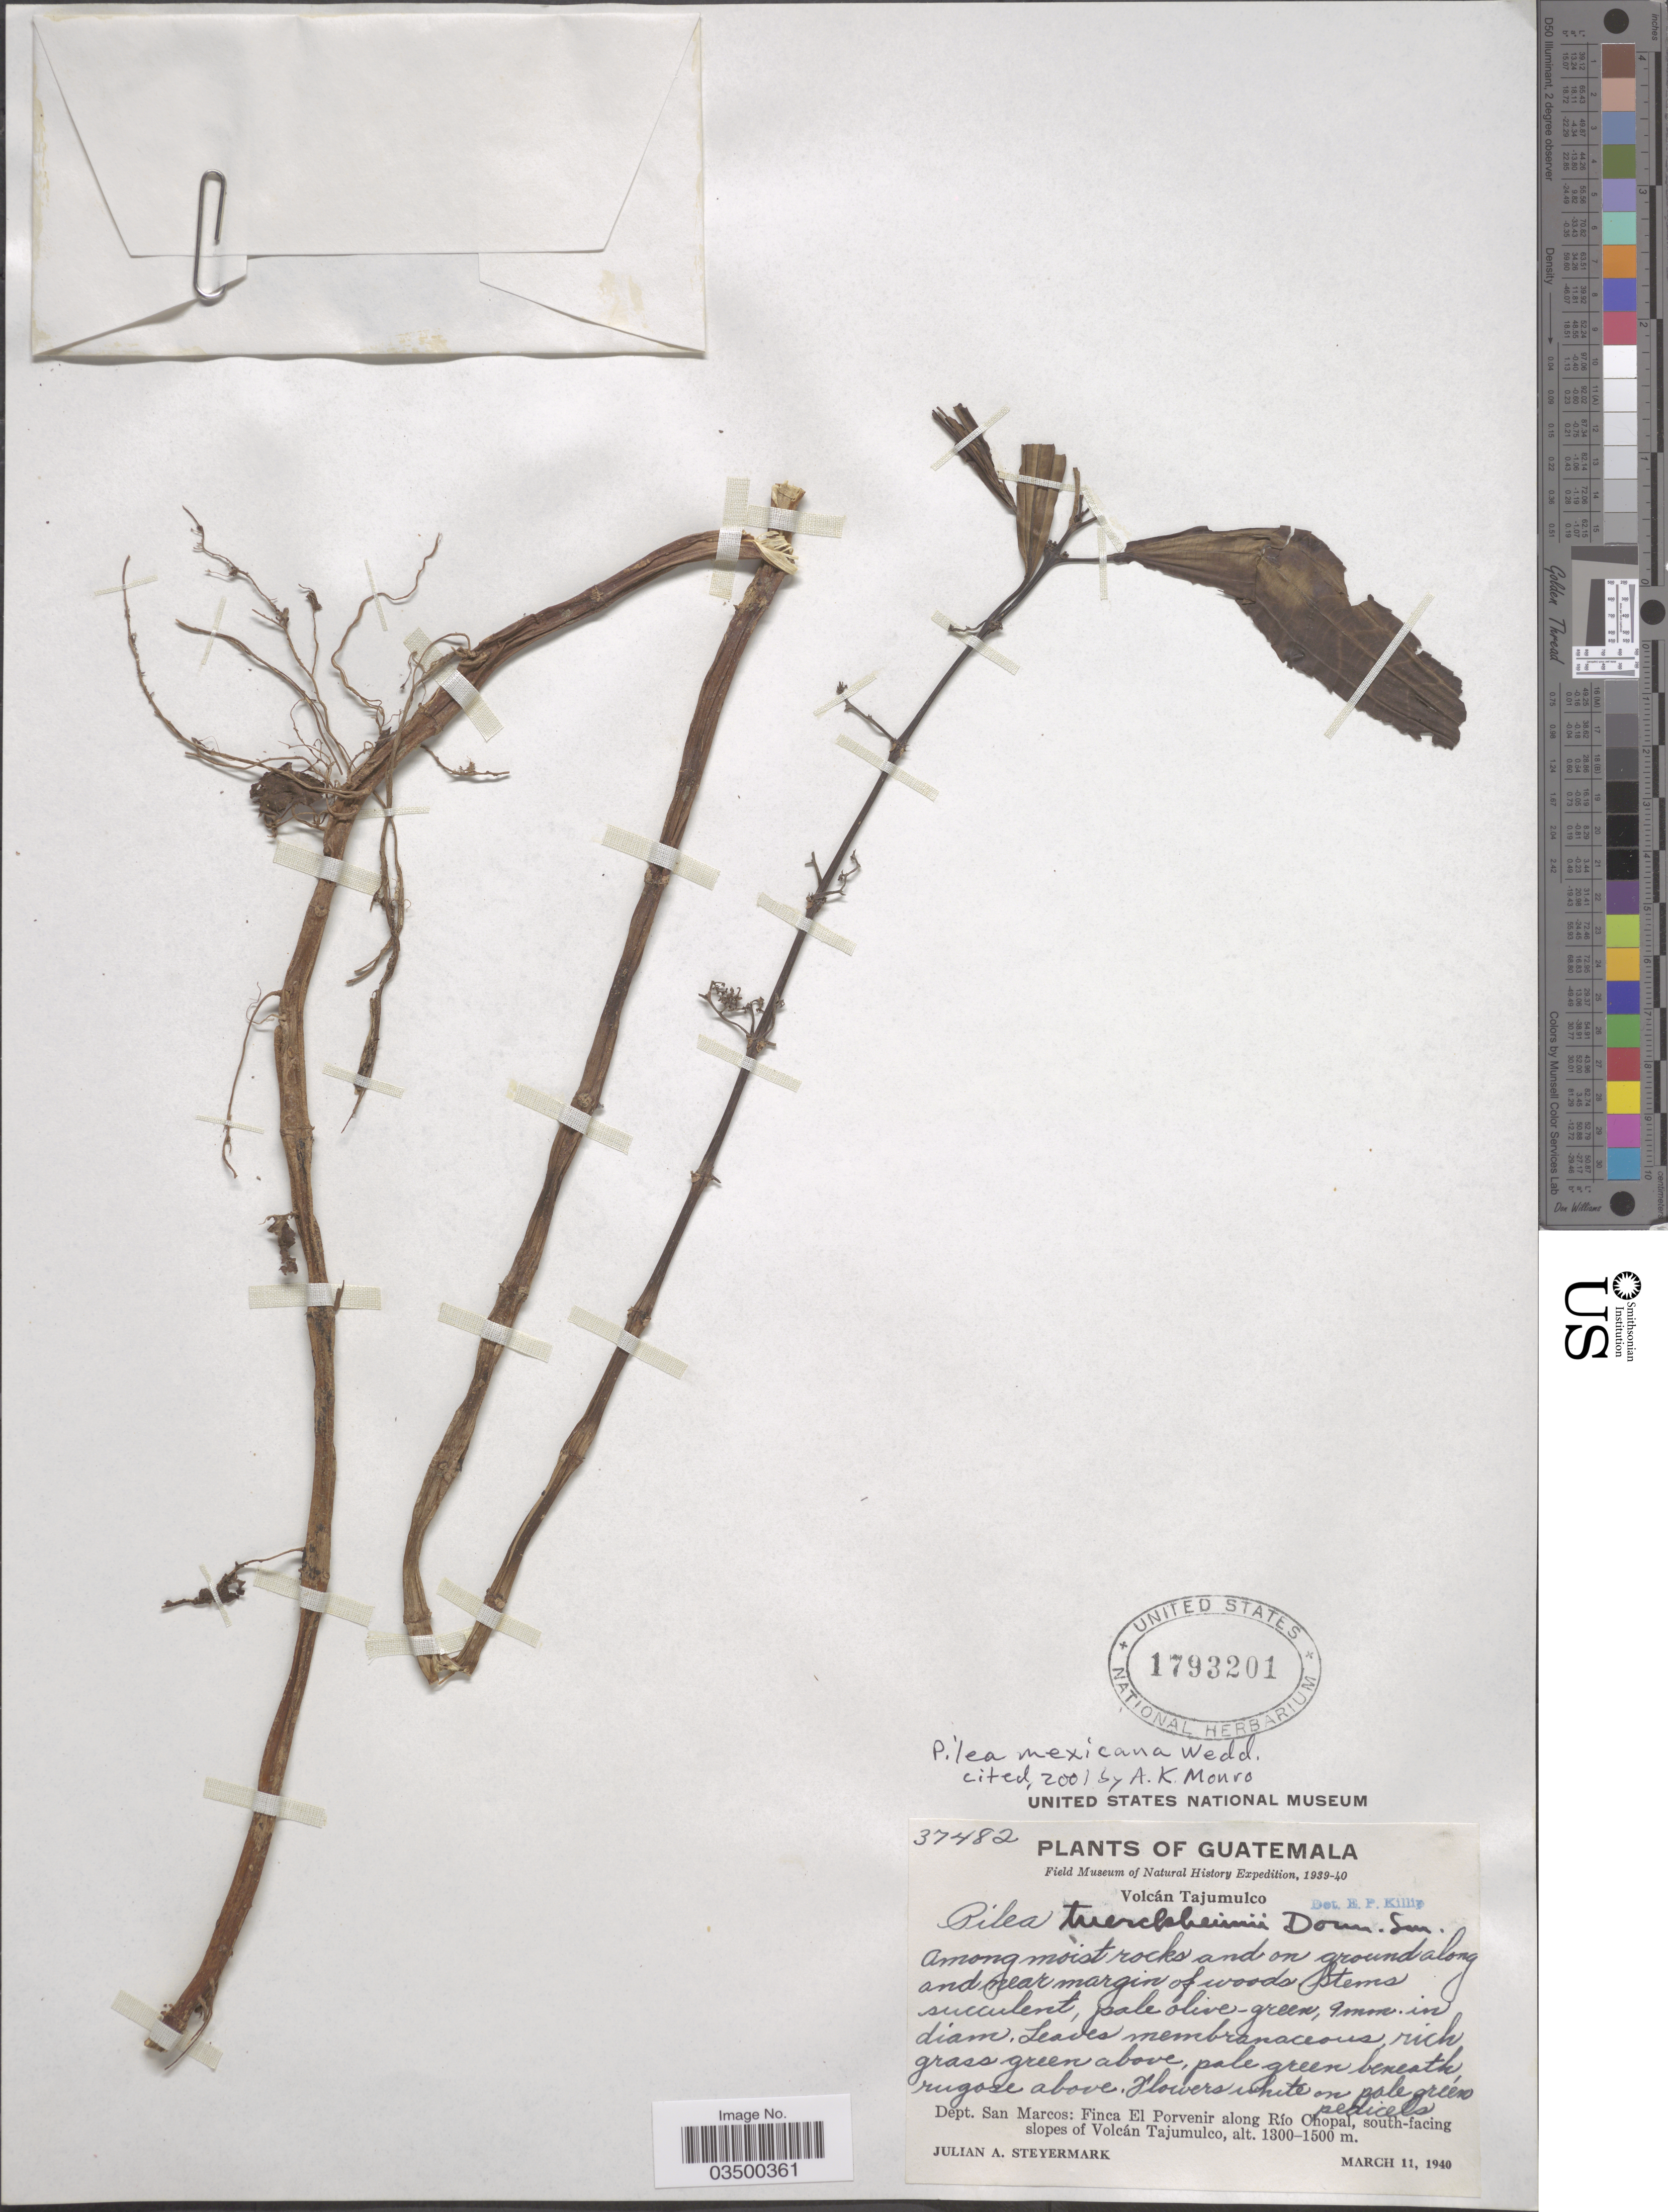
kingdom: Plantae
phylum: Tracheophyta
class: Magnoliopsida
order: Rosales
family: Urticaceae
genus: Pilea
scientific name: Pilea mexicana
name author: Wedd.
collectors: J. Steyermark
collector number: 37482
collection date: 1940-03-11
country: Guatemala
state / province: San Marcos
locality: Volcán Tajumulco. Dept. San Marcos: Finca El Porvenir along Río Chopal, south-facing slopes of Volcán Tajumulco.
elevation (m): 1300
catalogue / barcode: US 1793201